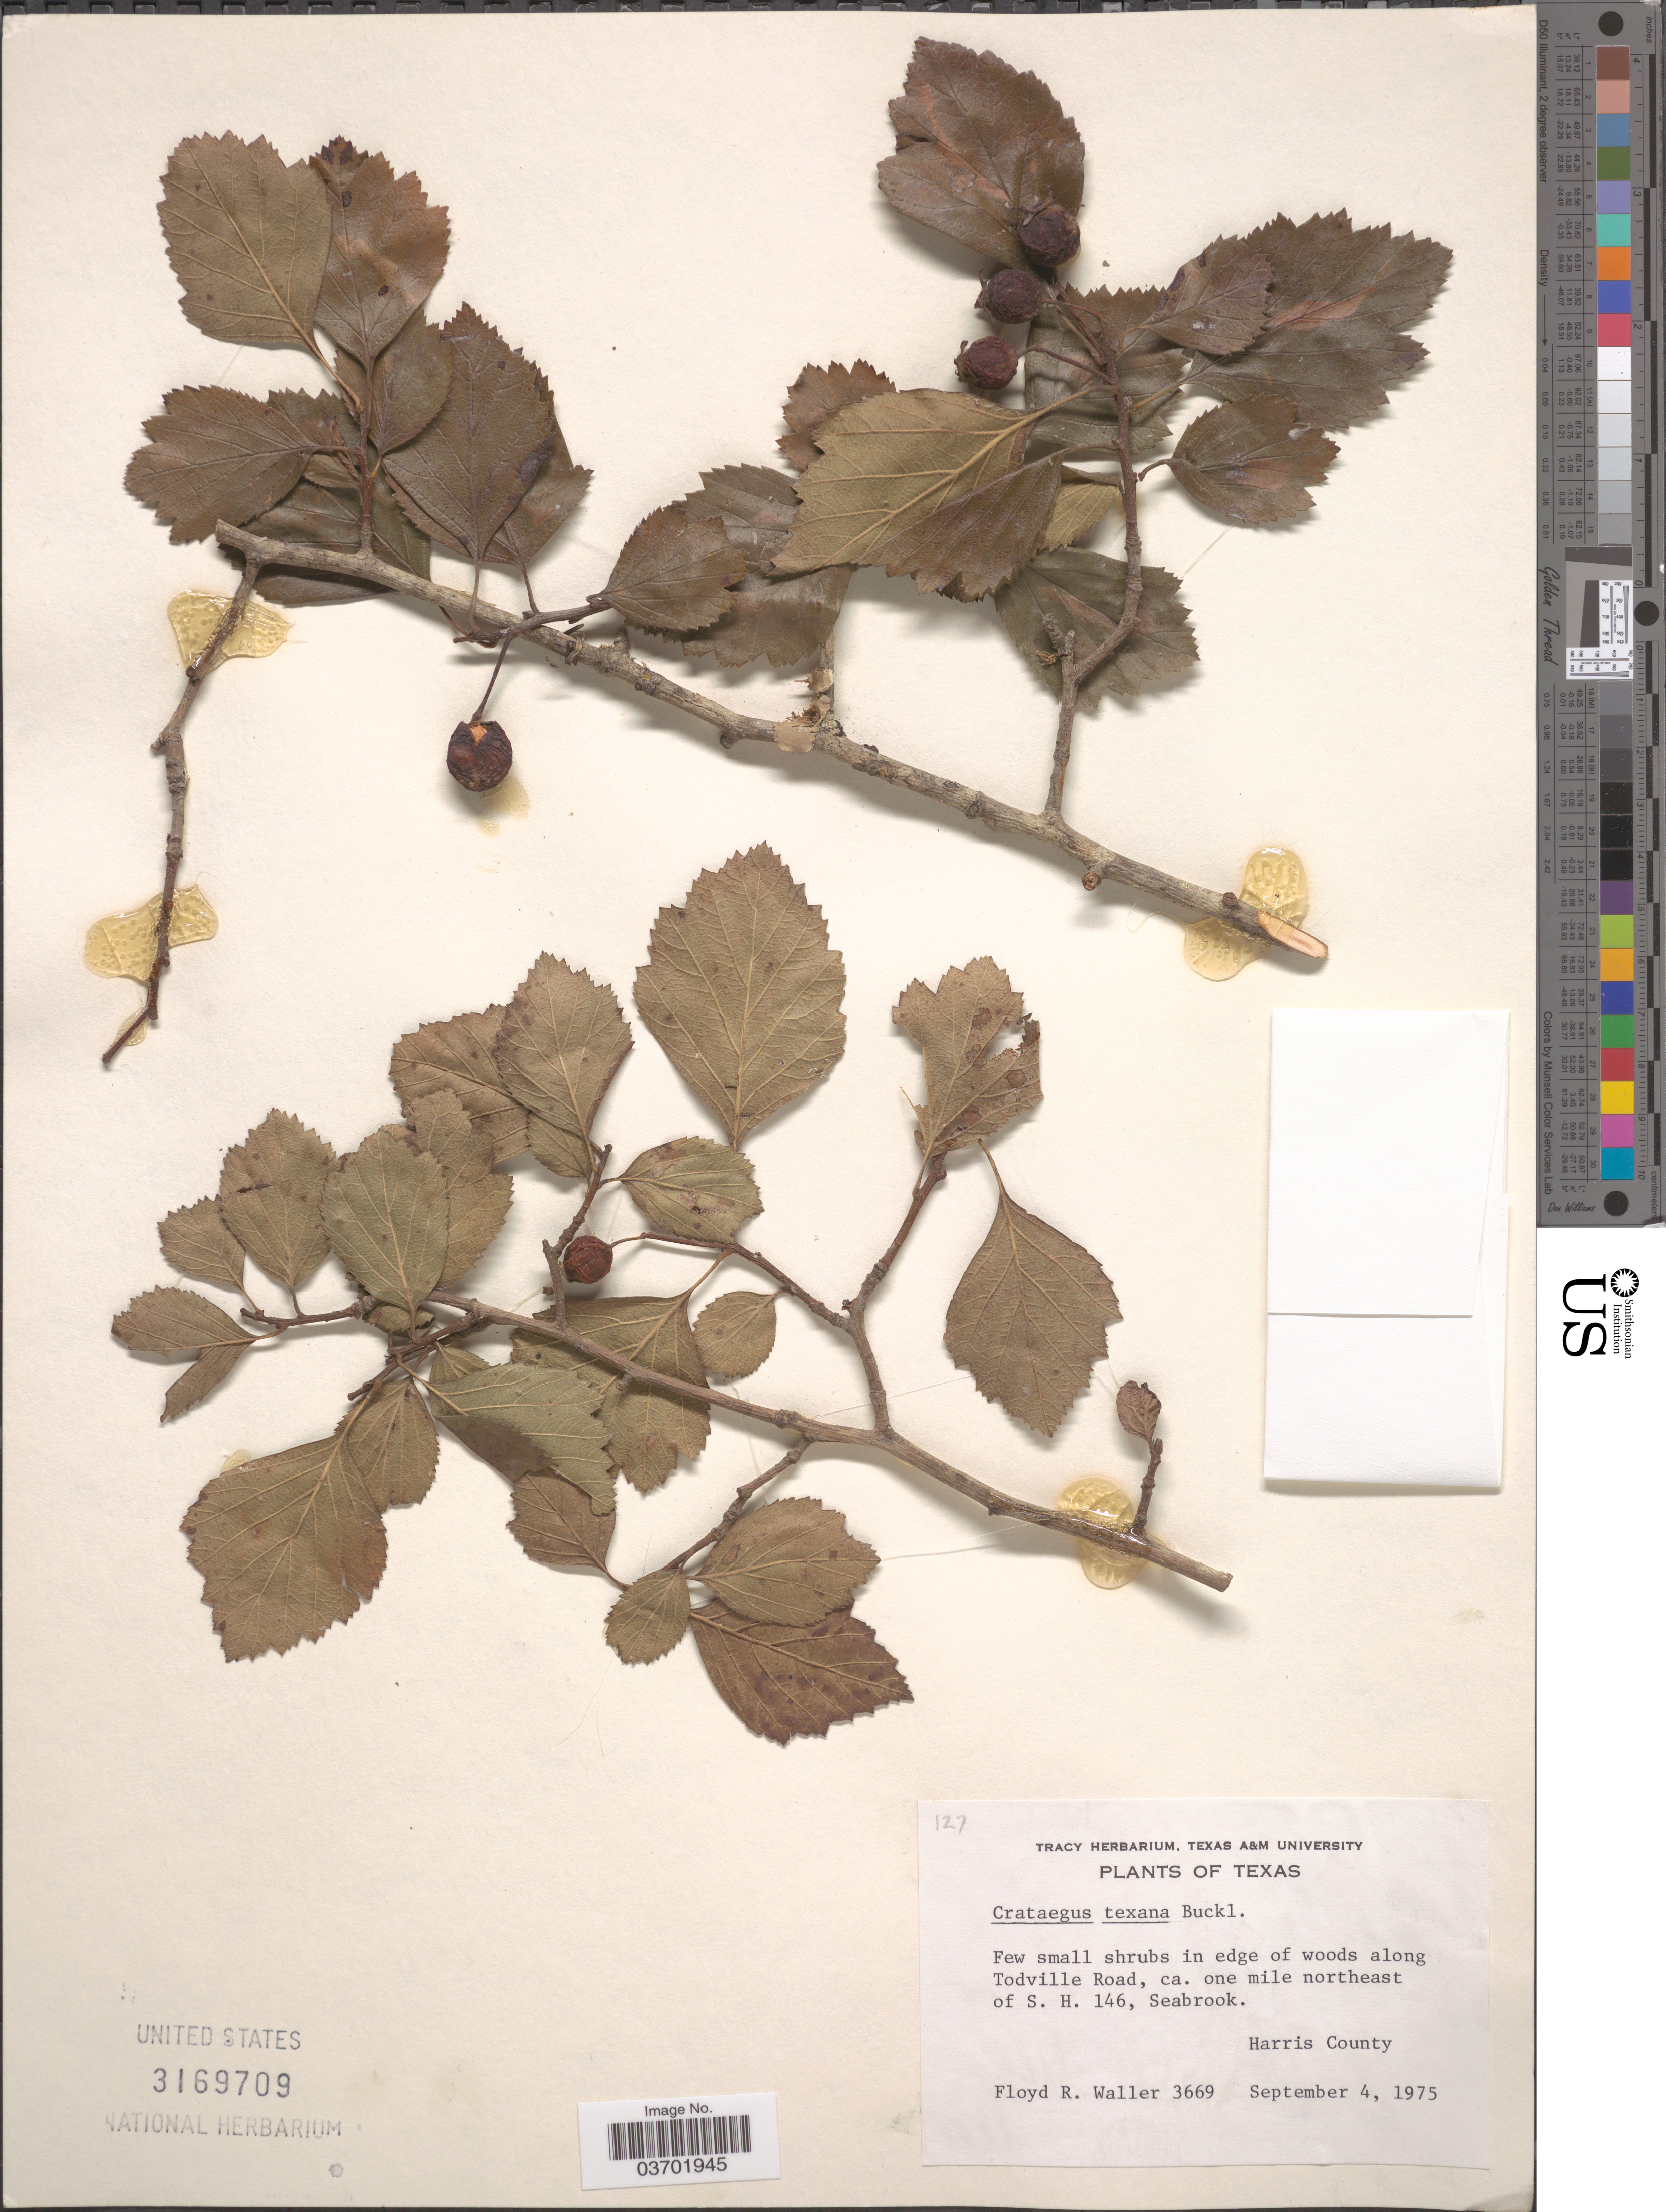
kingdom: Plantae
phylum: Tracheophyta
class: Magnoliopsida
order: Rosales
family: Rosaceae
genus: Crataegus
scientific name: Crataegus texana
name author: Buckley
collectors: F. R. Waller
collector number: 3669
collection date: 1975-09-04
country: United States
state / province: Texas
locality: In edge of woods along Todville Road, ca. one mile northeast of S. H. 146, Seabrook. Harris County.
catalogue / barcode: US 3169709